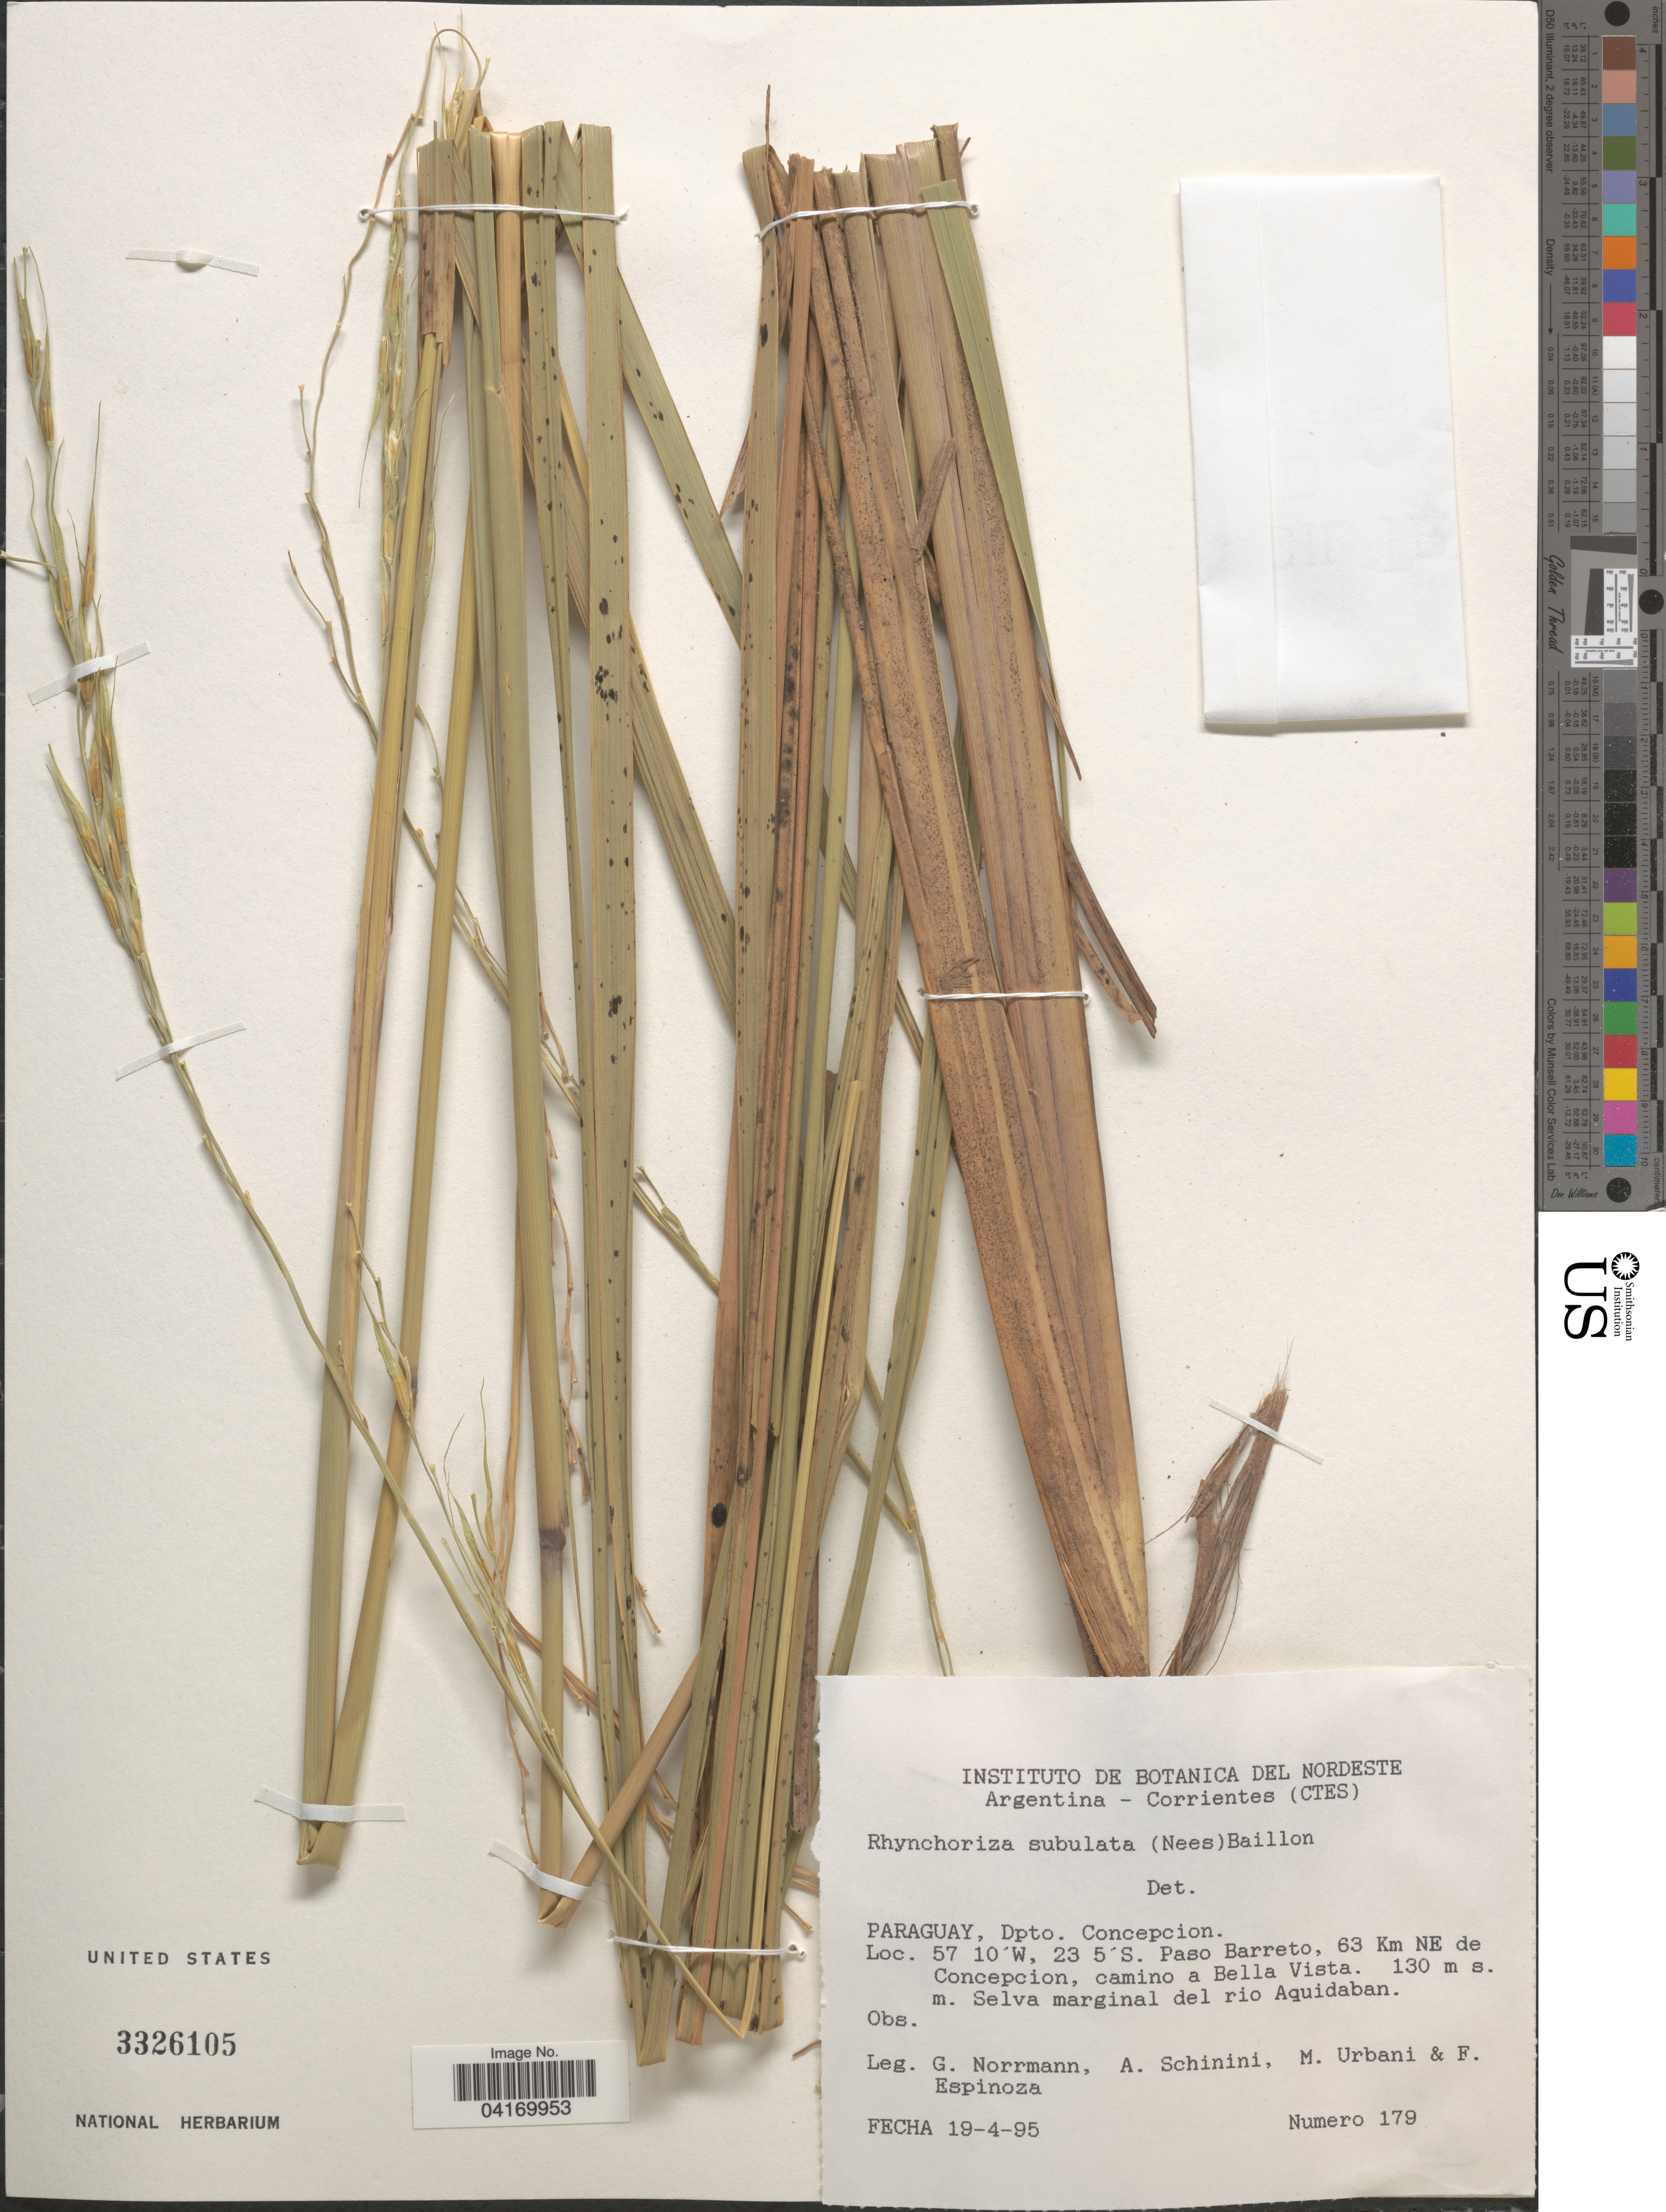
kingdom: Plantae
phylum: Tracheophyta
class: Liliopsida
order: Poales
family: Poaceae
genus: Rhynchoryza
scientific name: Rhynchoryza subulata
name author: (Nees) Baill.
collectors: G. Norrmann, A. Schinini, M. Urbani & F. Espinoza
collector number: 179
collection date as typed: Transcribed d/m/y: 19/4/95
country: Paraguay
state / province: Concepcion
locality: Dpto. Concepcion. Paso Barreto, 63 Km NE de Concepcion, camino a Bella Vista.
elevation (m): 130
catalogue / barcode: US 3326105